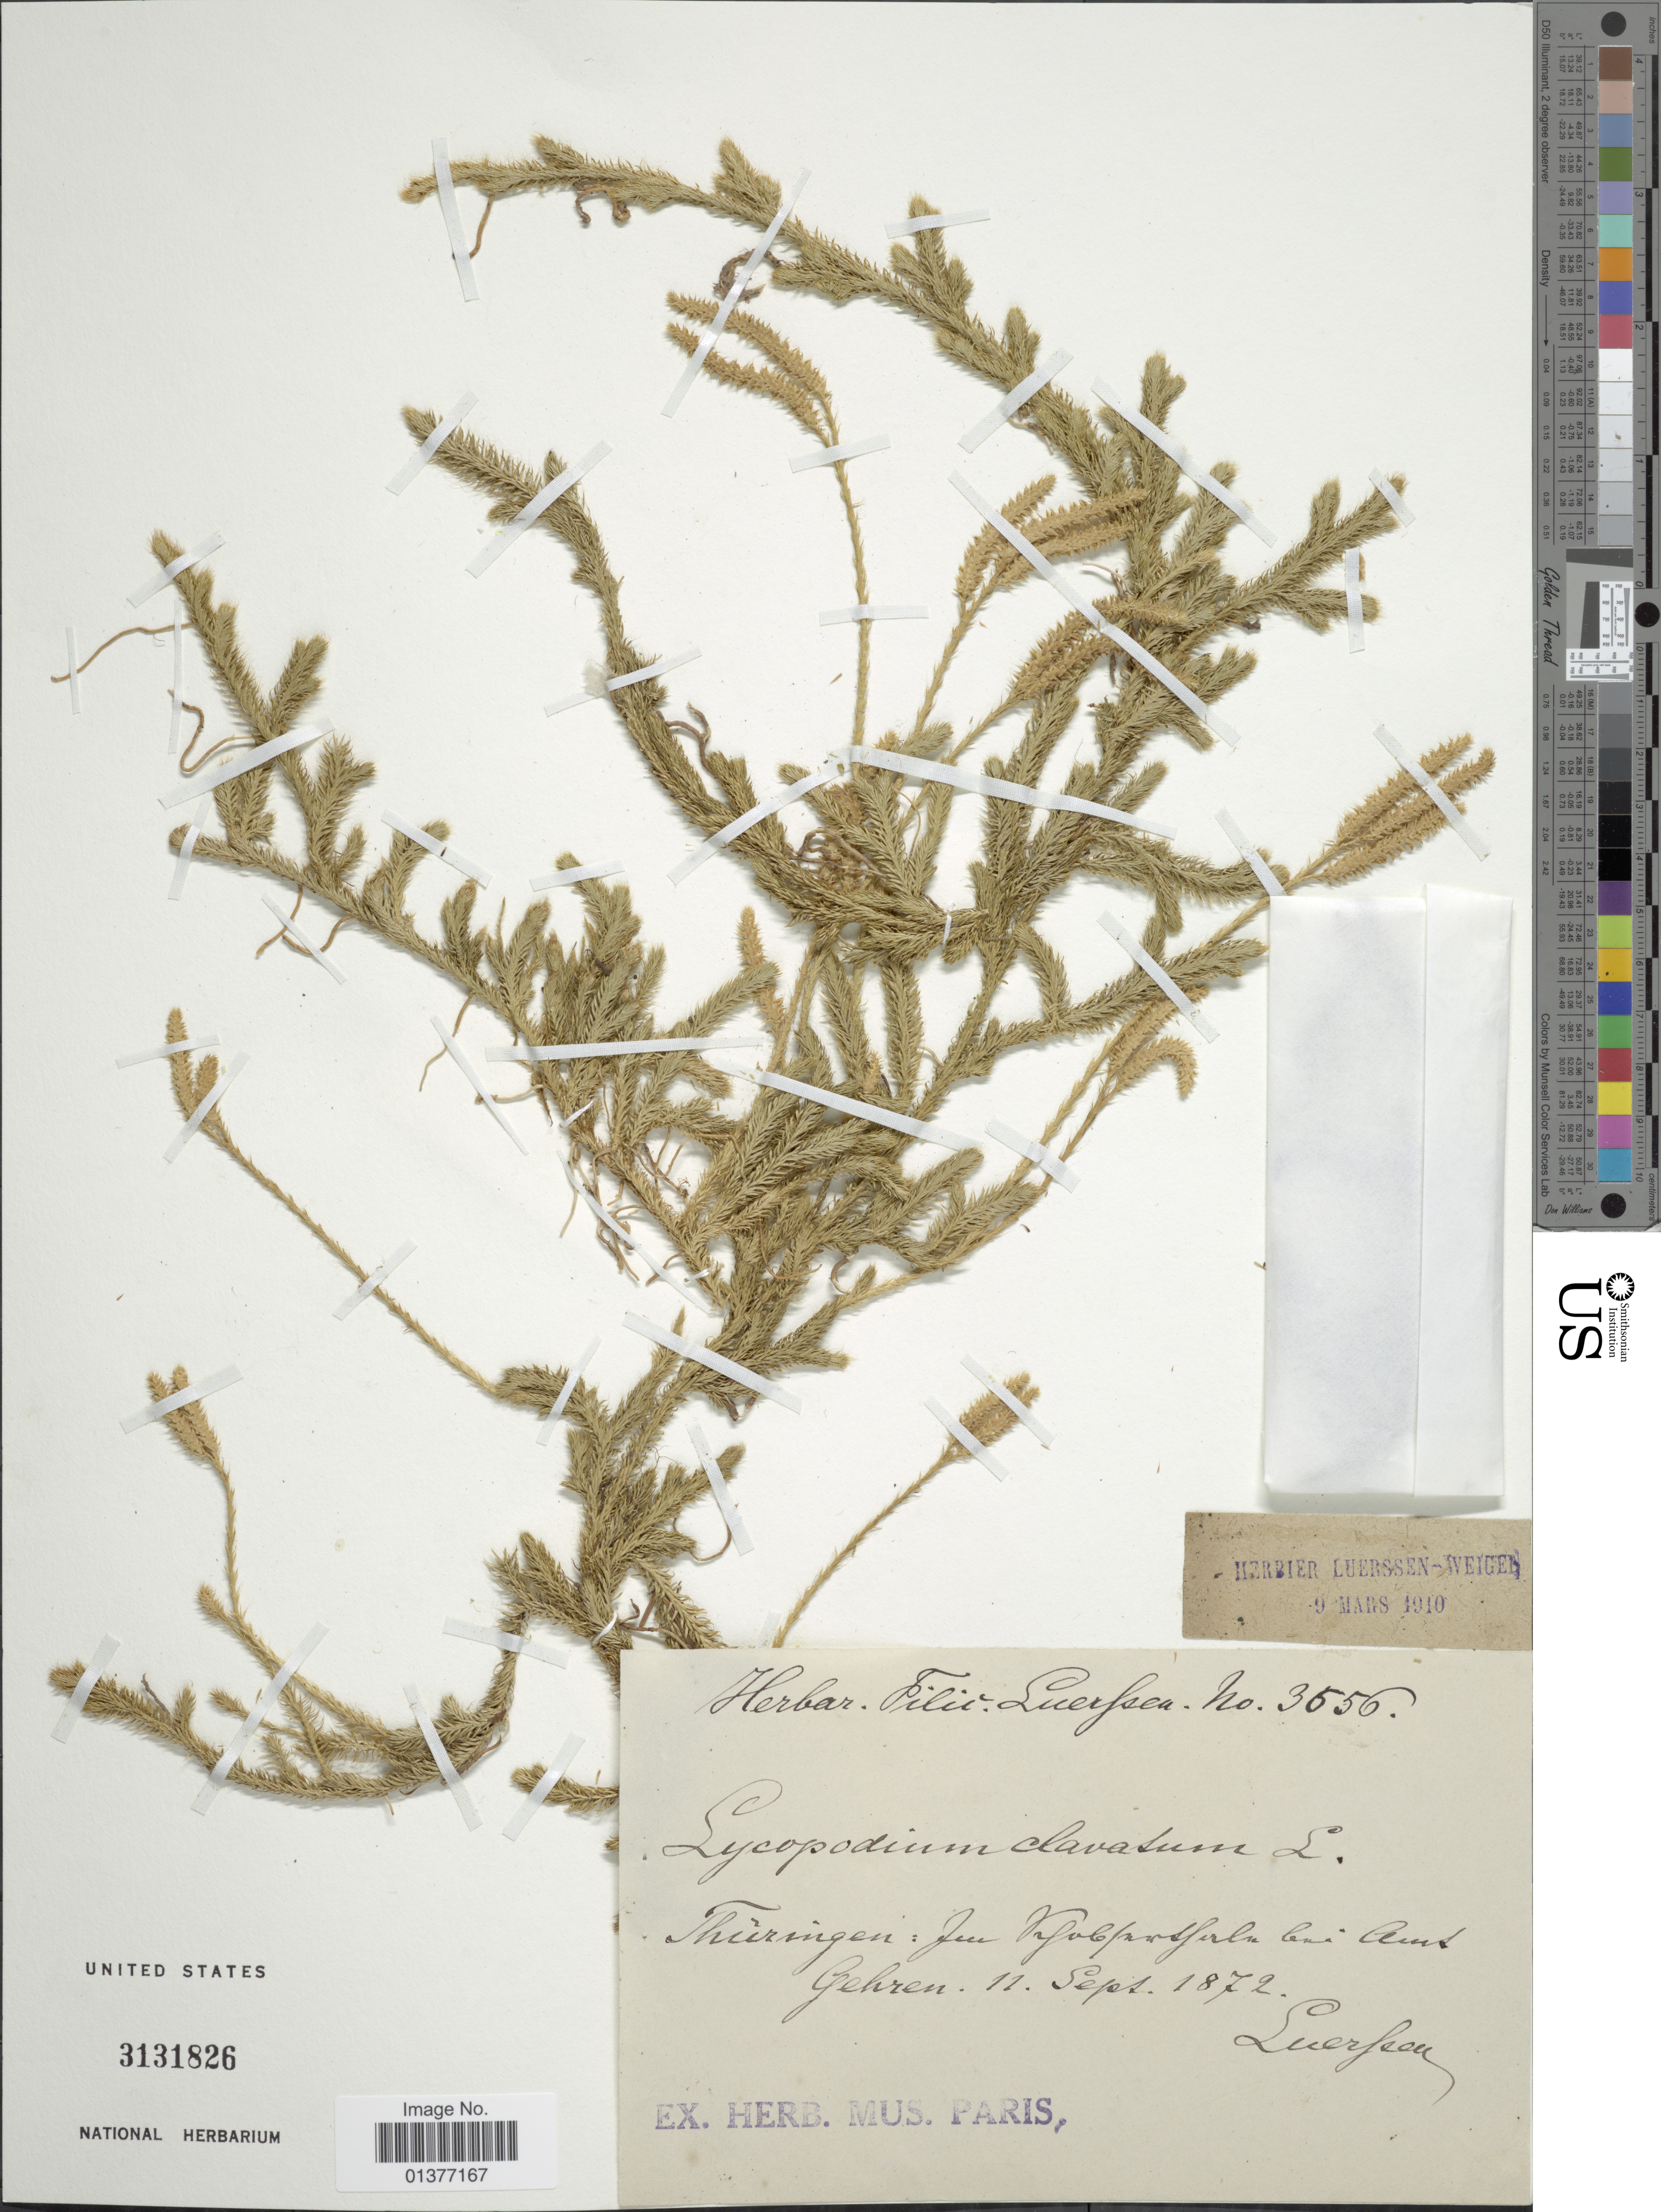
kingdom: Plantae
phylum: Tracheophyta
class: Lycopodiopsida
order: Lycopodiales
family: Lycopodiaceae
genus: Lycopodium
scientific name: Lycopodium clavatum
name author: L.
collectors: C. Luerssen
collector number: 3556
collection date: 1872-09-11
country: Germany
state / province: Thuringia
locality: Im [illegible text]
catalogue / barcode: US 3131826